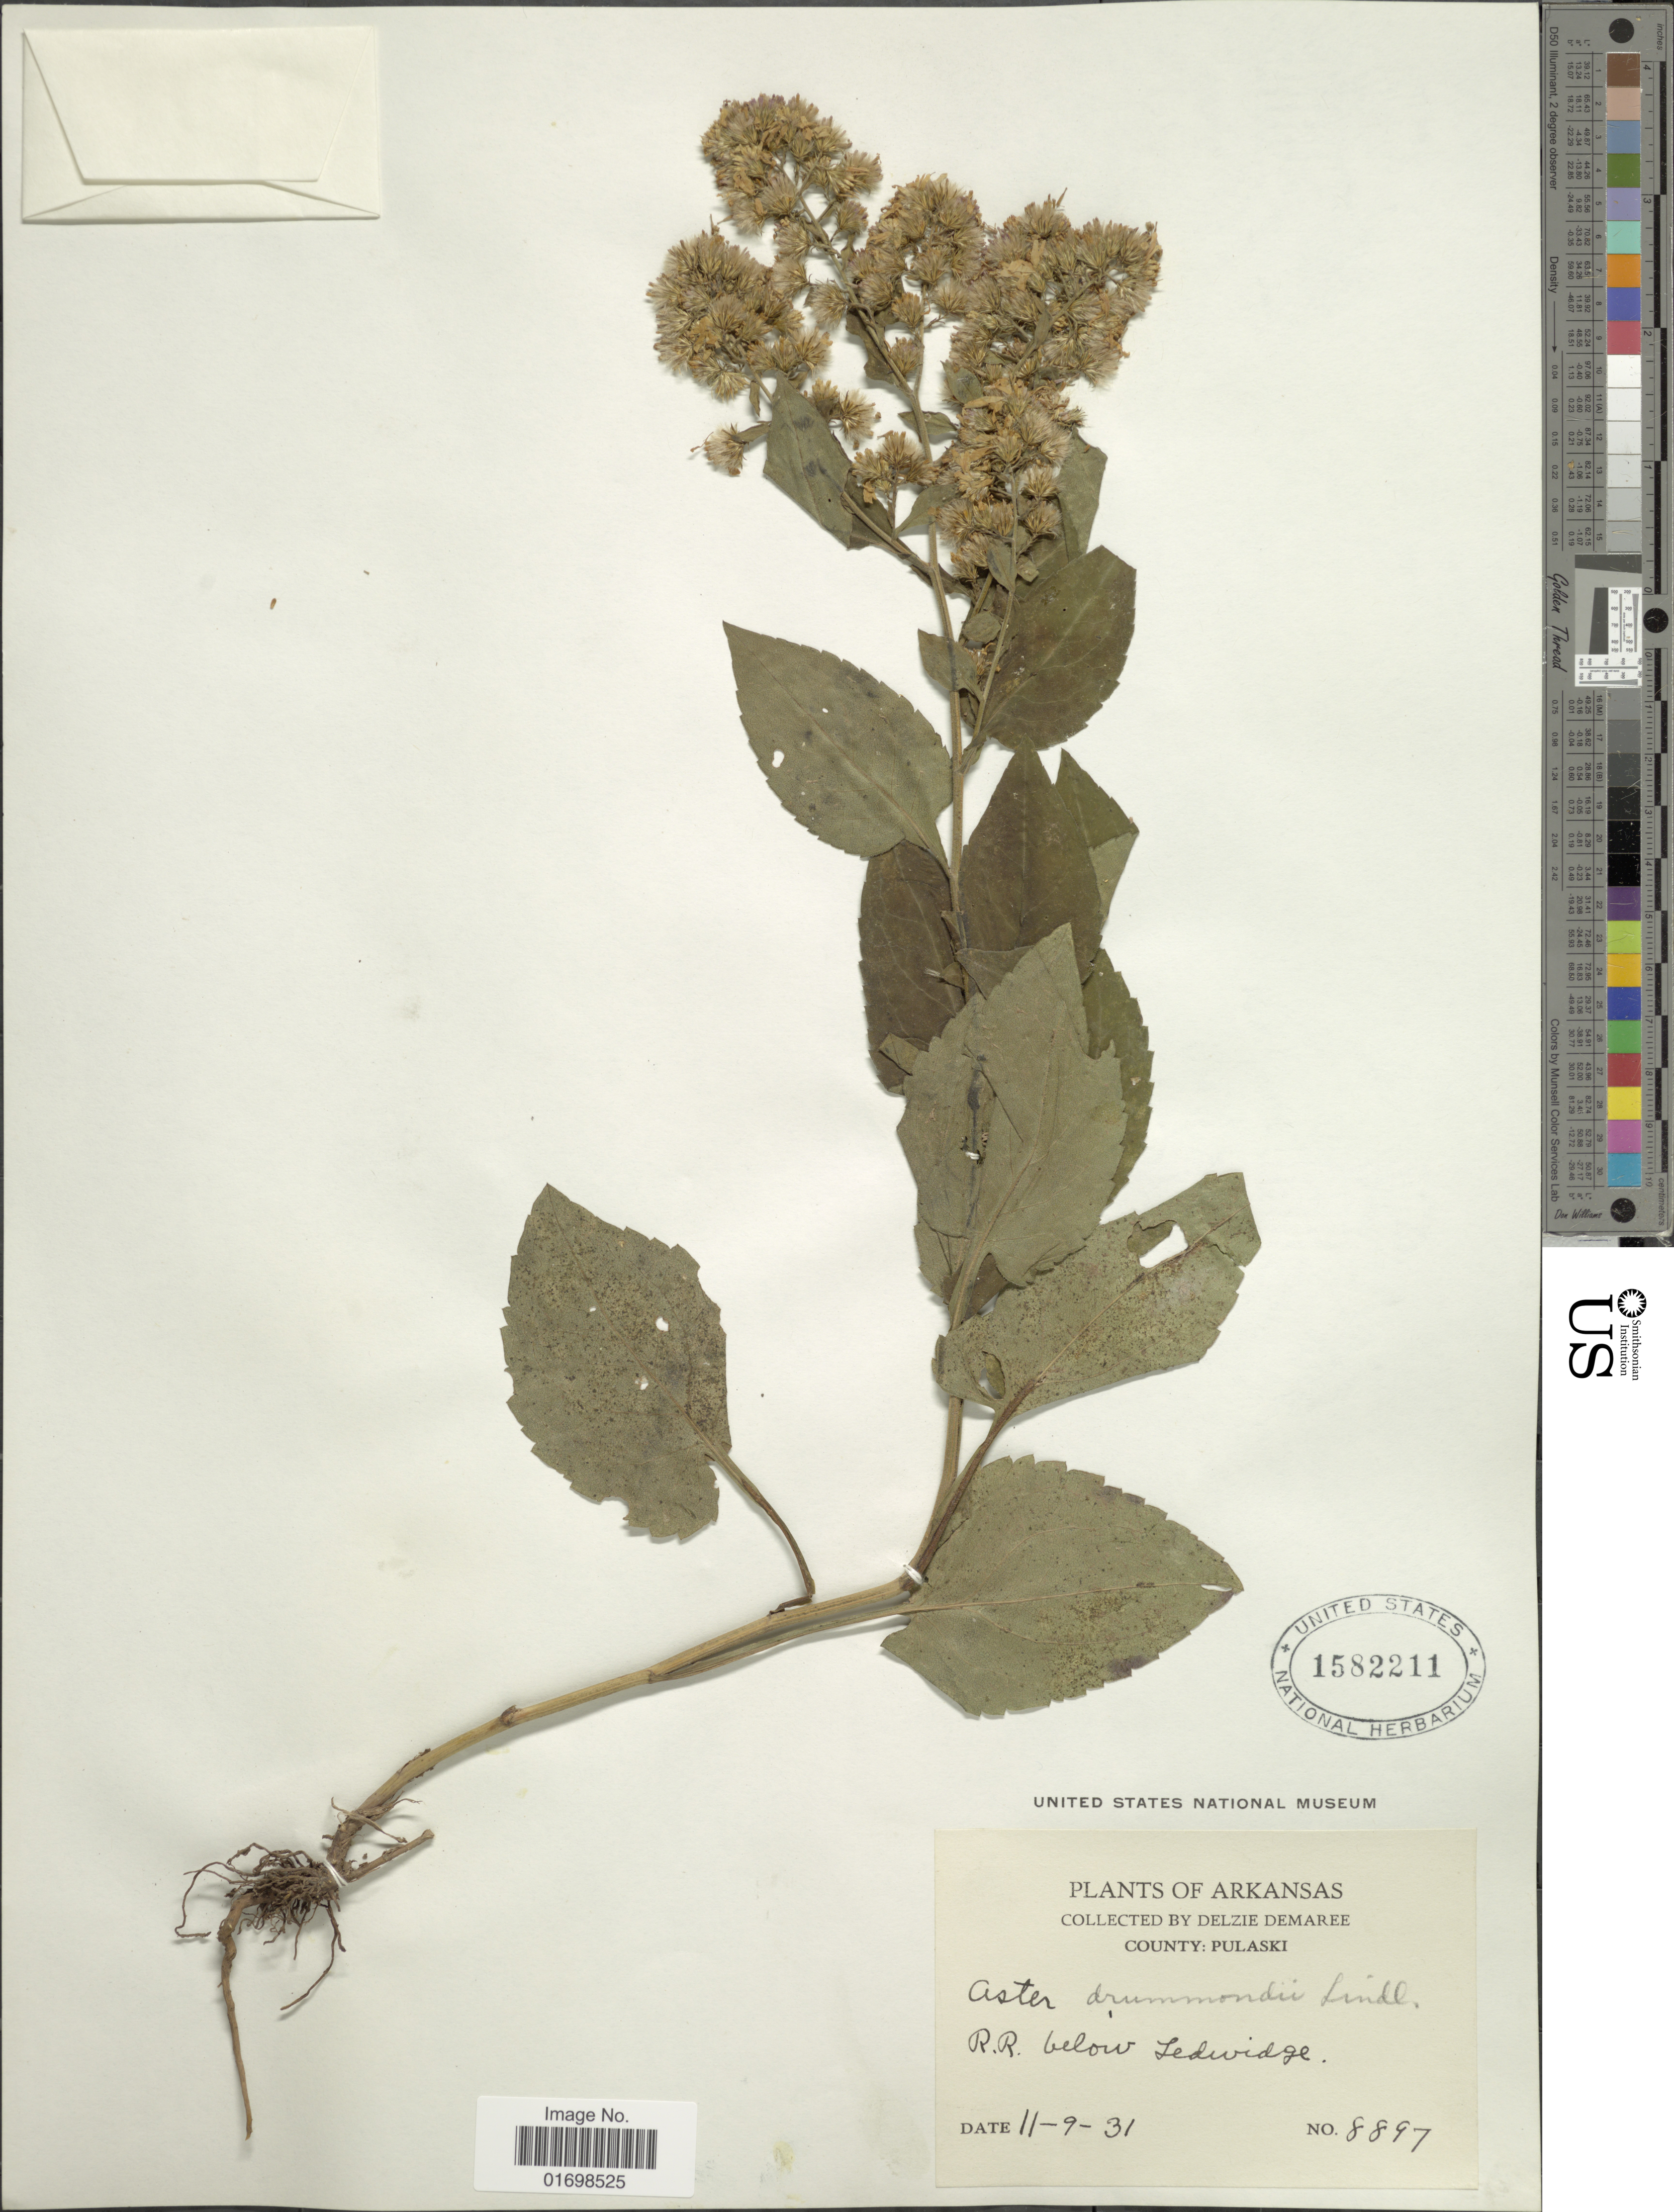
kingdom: Plantae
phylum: Tracheophyta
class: Magnoliopsida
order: Asterales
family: Asteraceae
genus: Symphyotrichum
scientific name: Symphyotrichum drummondii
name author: (Lindl.) G.L. Nesom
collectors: D. Demaree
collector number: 8897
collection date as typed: Transcribed d/m/y: 9/11/31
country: United States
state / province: Arkansas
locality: County: Pulaski. R.R. below Ledwidge.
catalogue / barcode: US 1582211